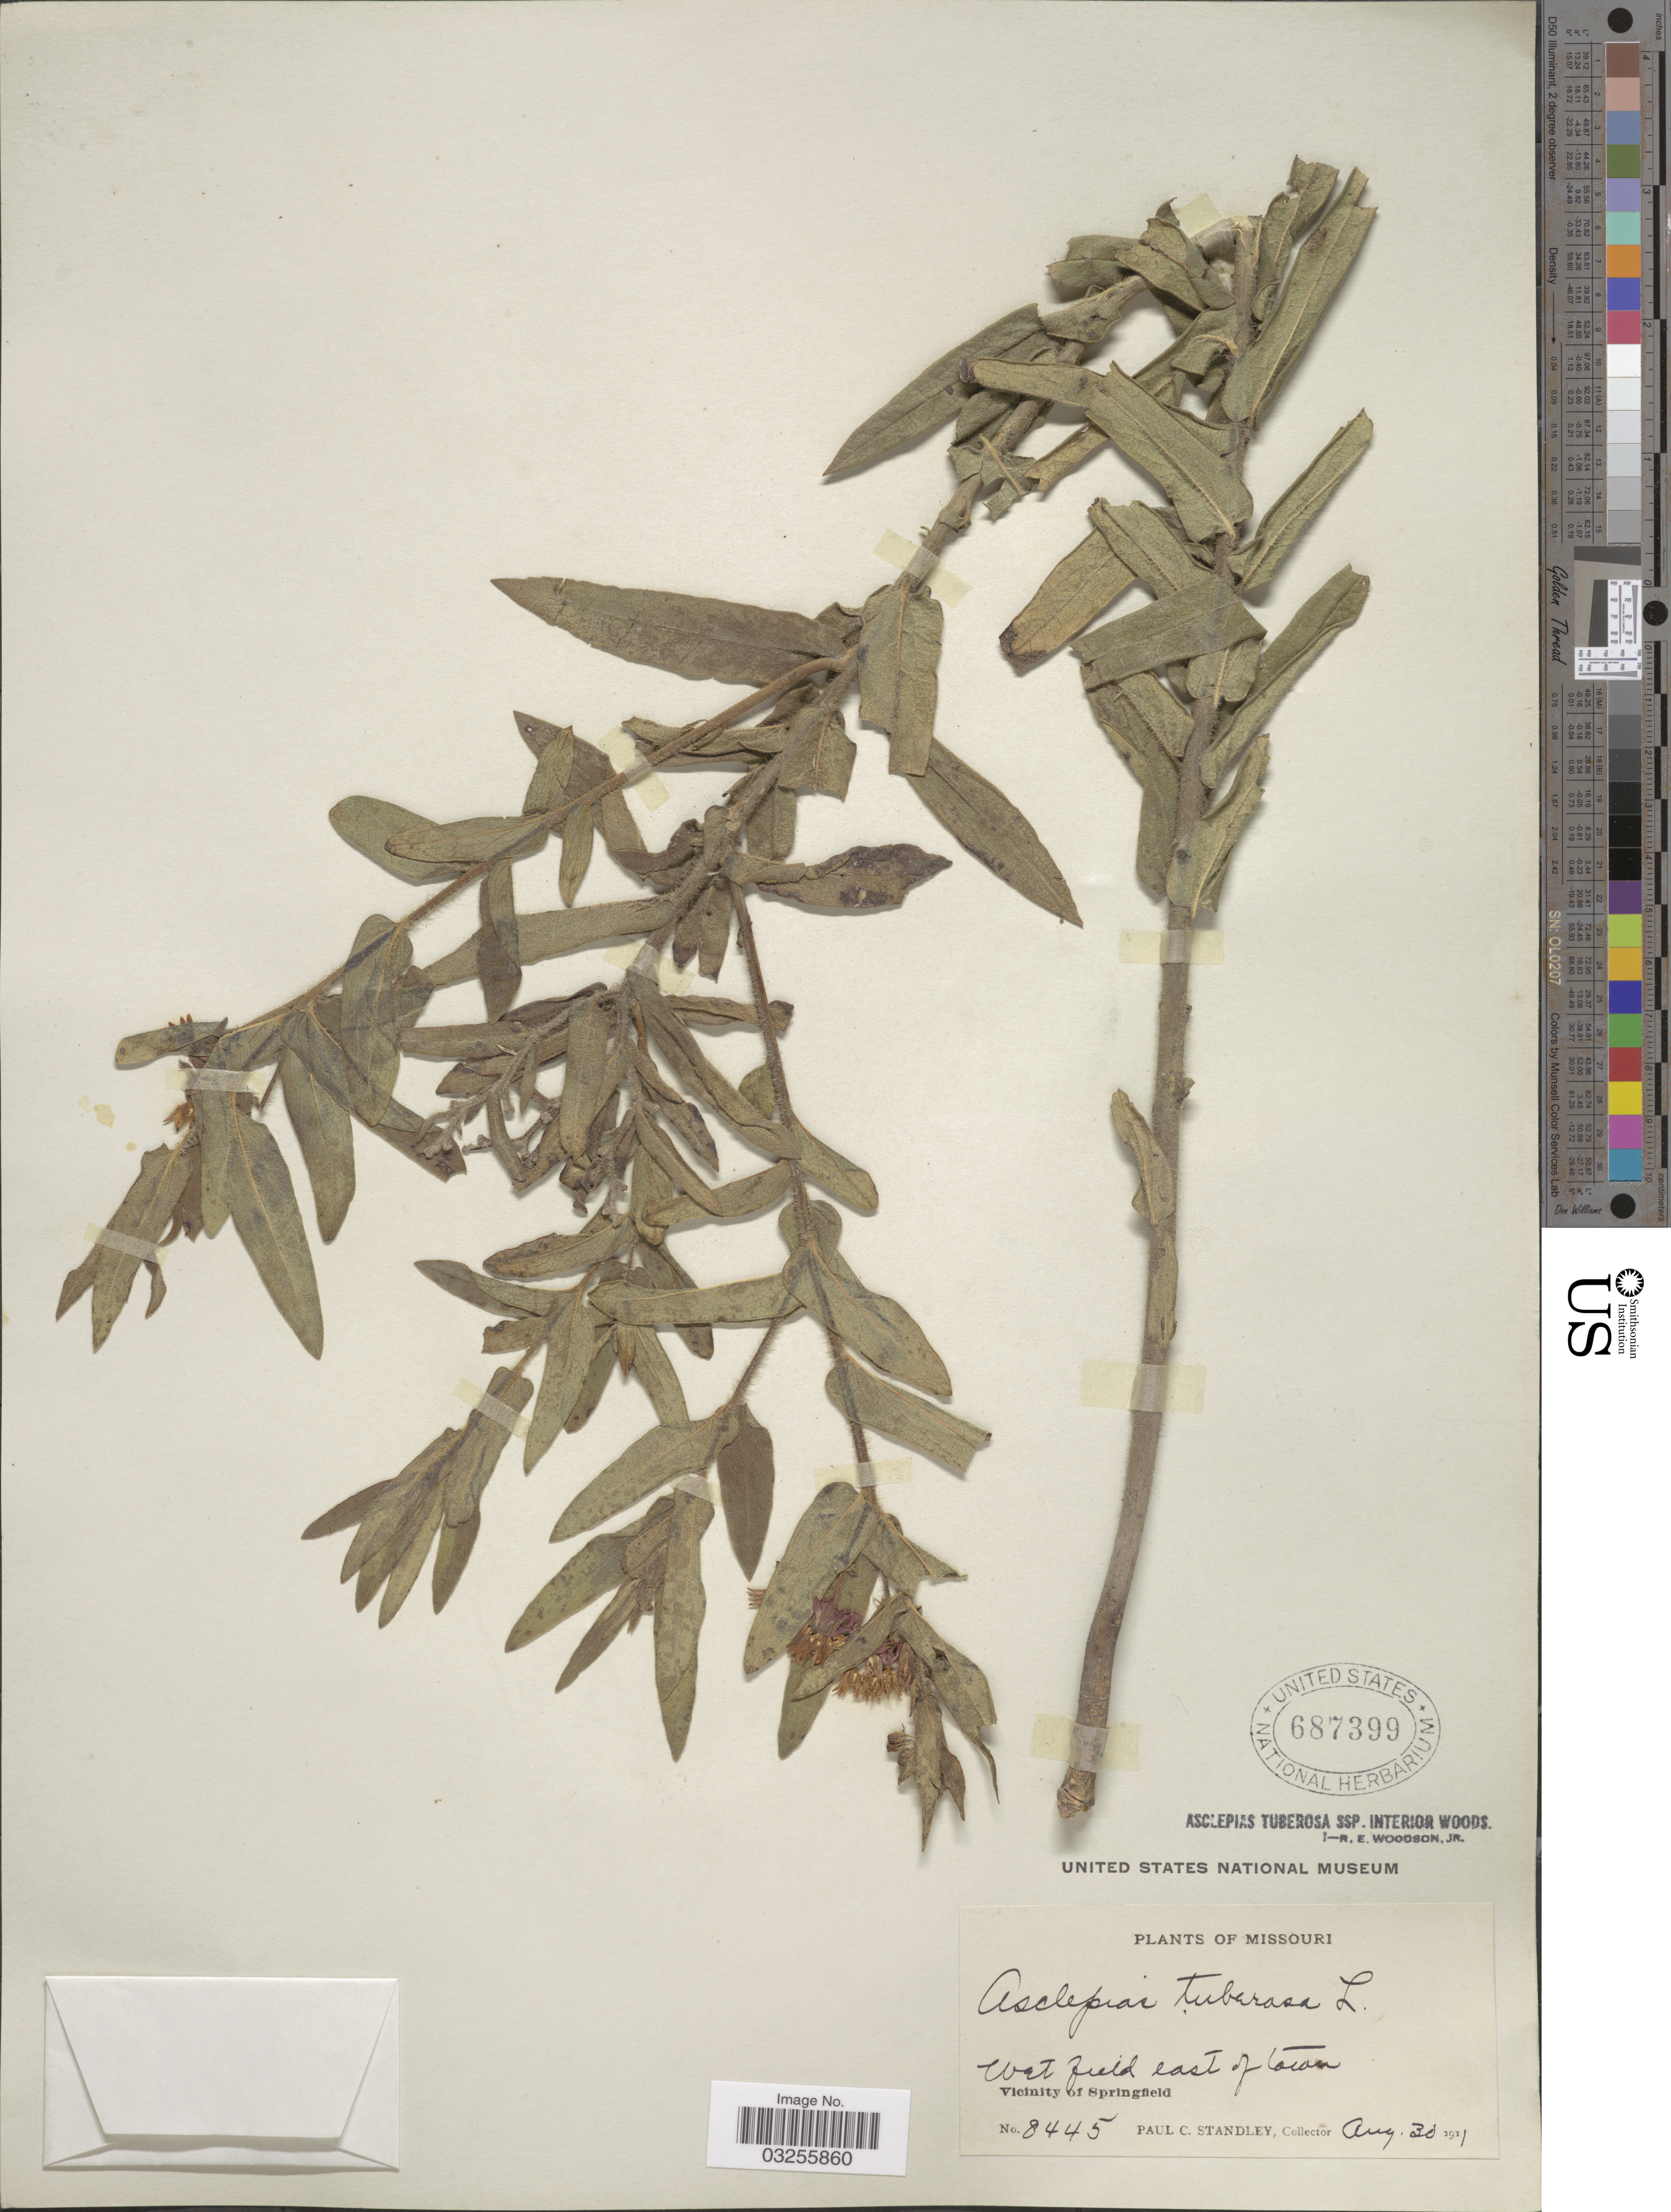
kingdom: Plantae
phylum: Tracheophyta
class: Magnoliopsida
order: Gentianales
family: Apocynaceae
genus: Asclepias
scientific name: Asclepias tuberosa subsp. interior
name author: Woodson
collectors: P. C. Standley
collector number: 8445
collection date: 1911-08-30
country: United States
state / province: Missouri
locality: Wet field east of town. Vicinity of Springfield.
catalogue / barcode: US 687399